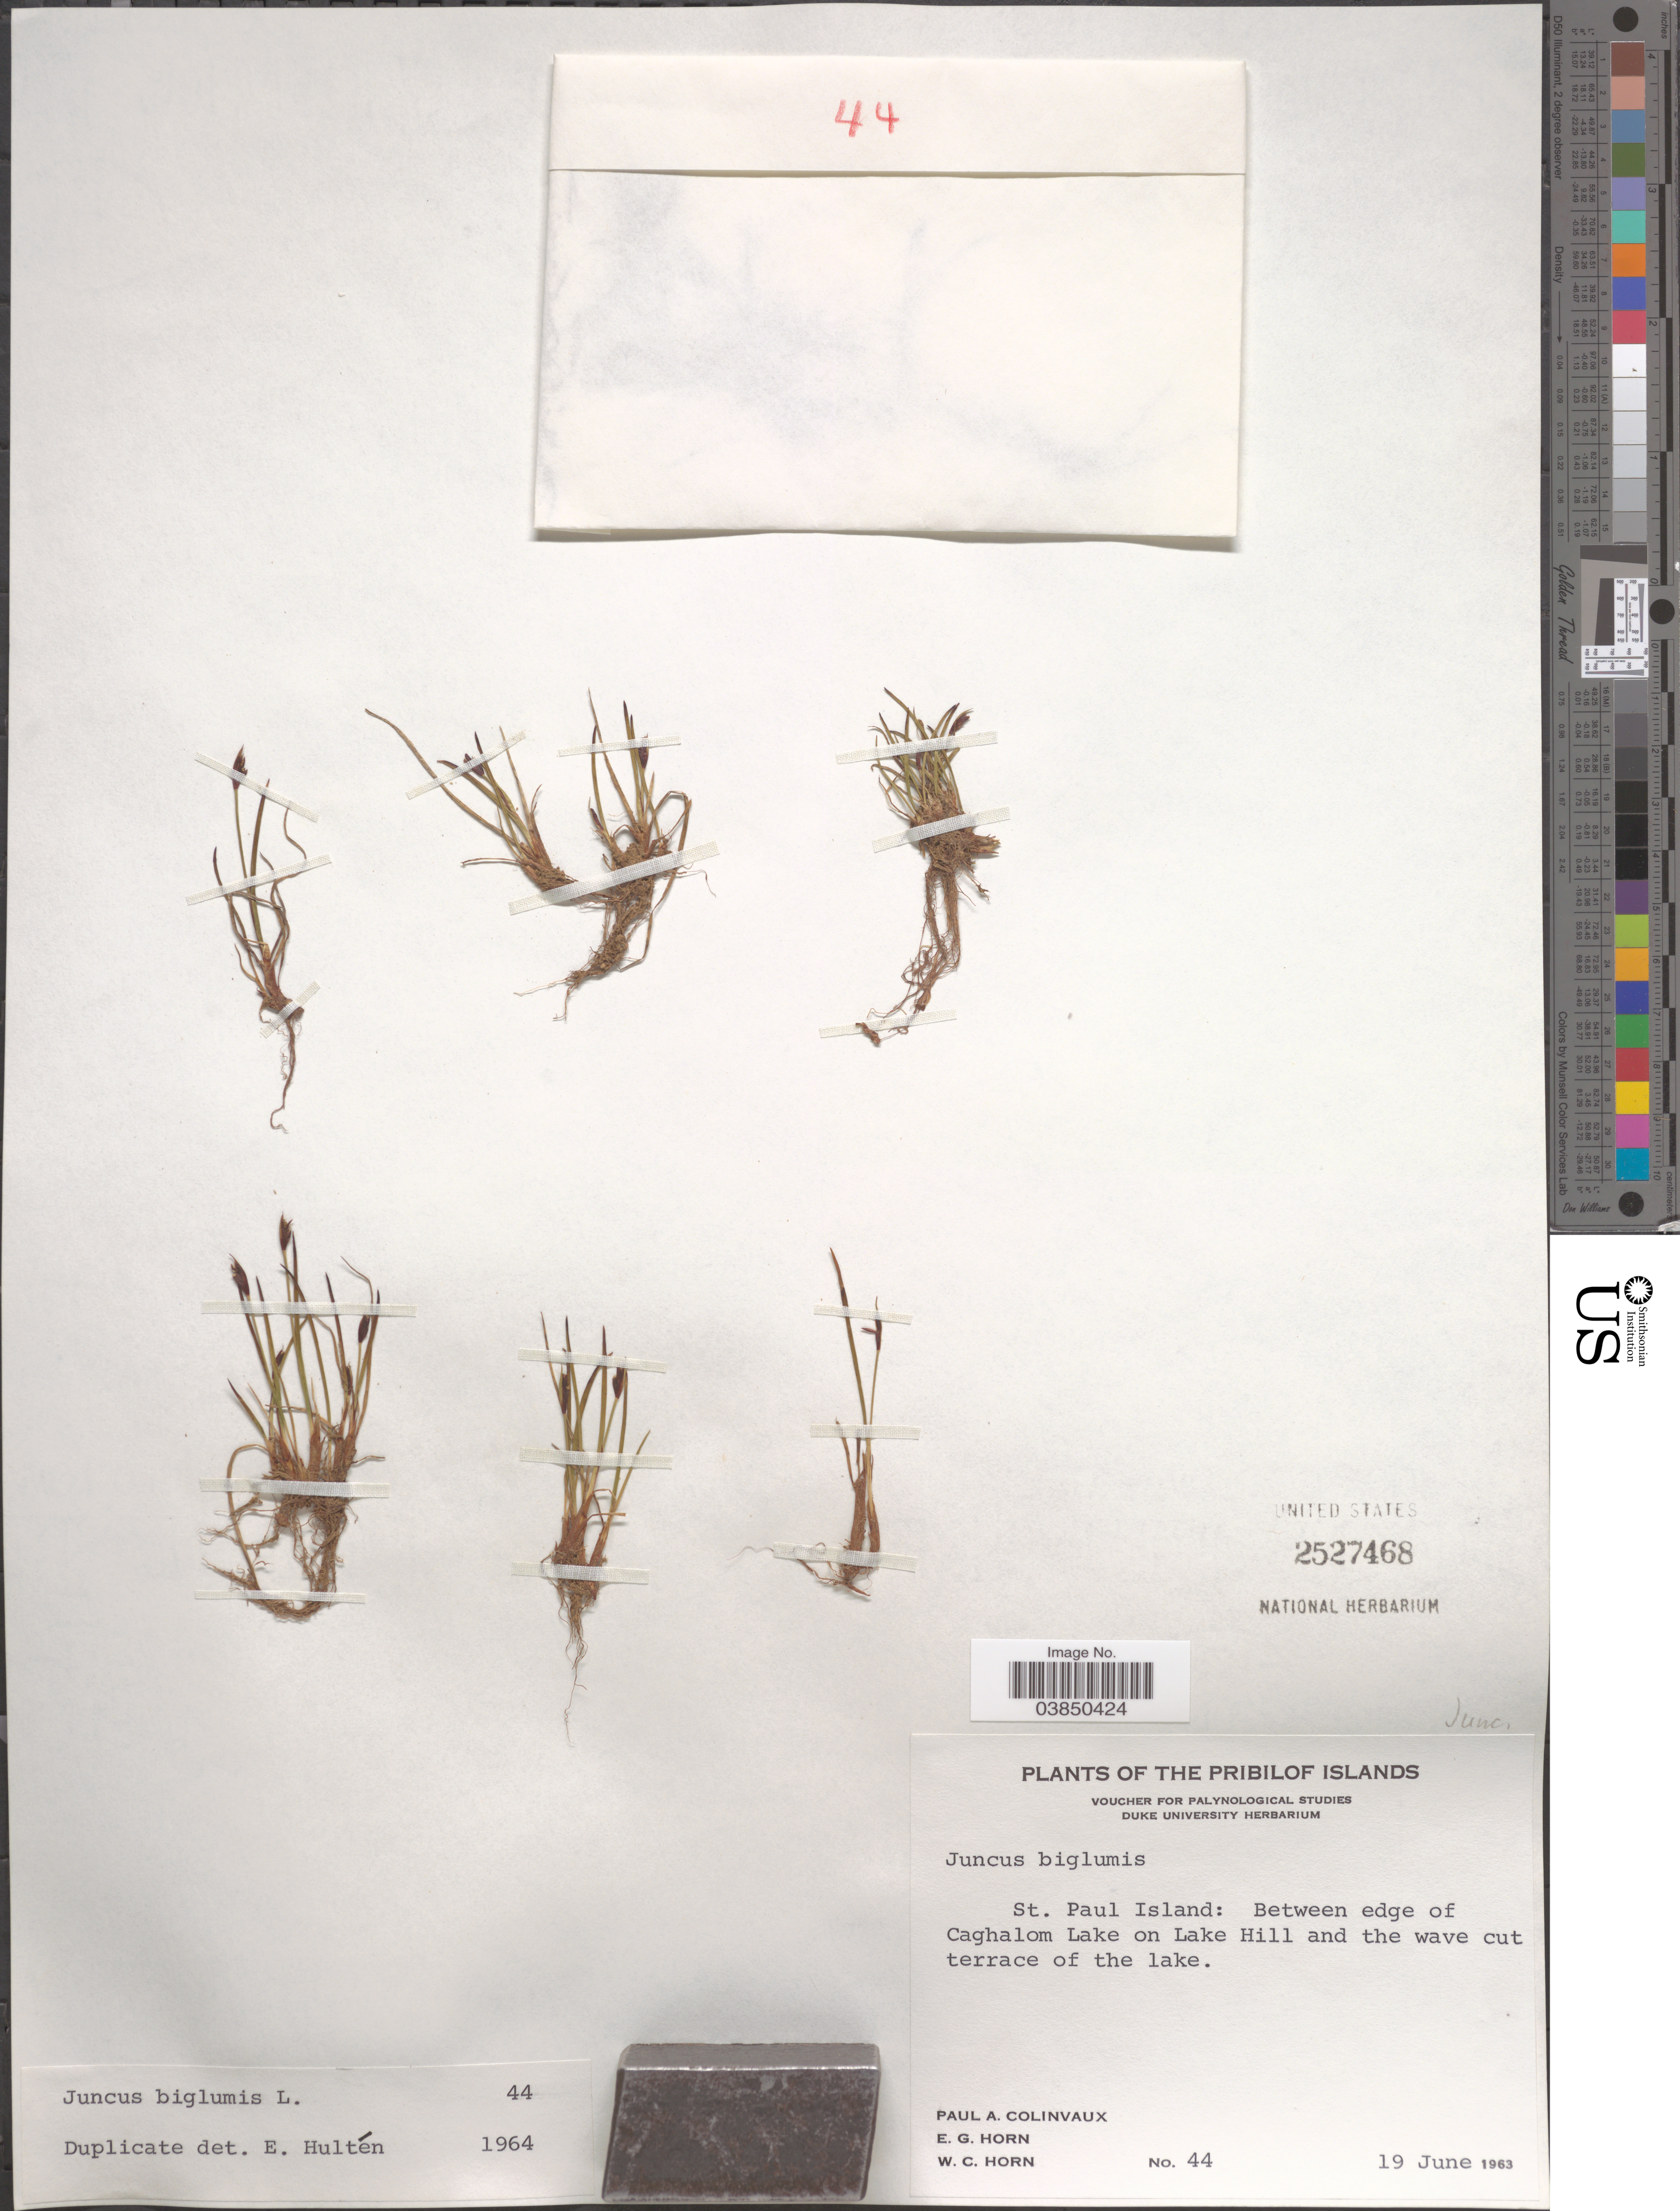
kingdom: Plantae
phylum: Tracheophyta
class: Liliopsida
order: Poales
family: Juncaceae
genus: Juncus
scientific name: Juncus biglumis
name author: L.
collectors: P. Colinvaux, E. Horn & W. Horn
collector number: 44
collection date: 1963-06-19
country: United States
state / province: Alaska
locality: The Pribilof Islands. St. Paul Island: Between edge of Caghalom Lake on Lake Hill and the wave cut terrace of the lake.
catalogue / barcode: US 2527468